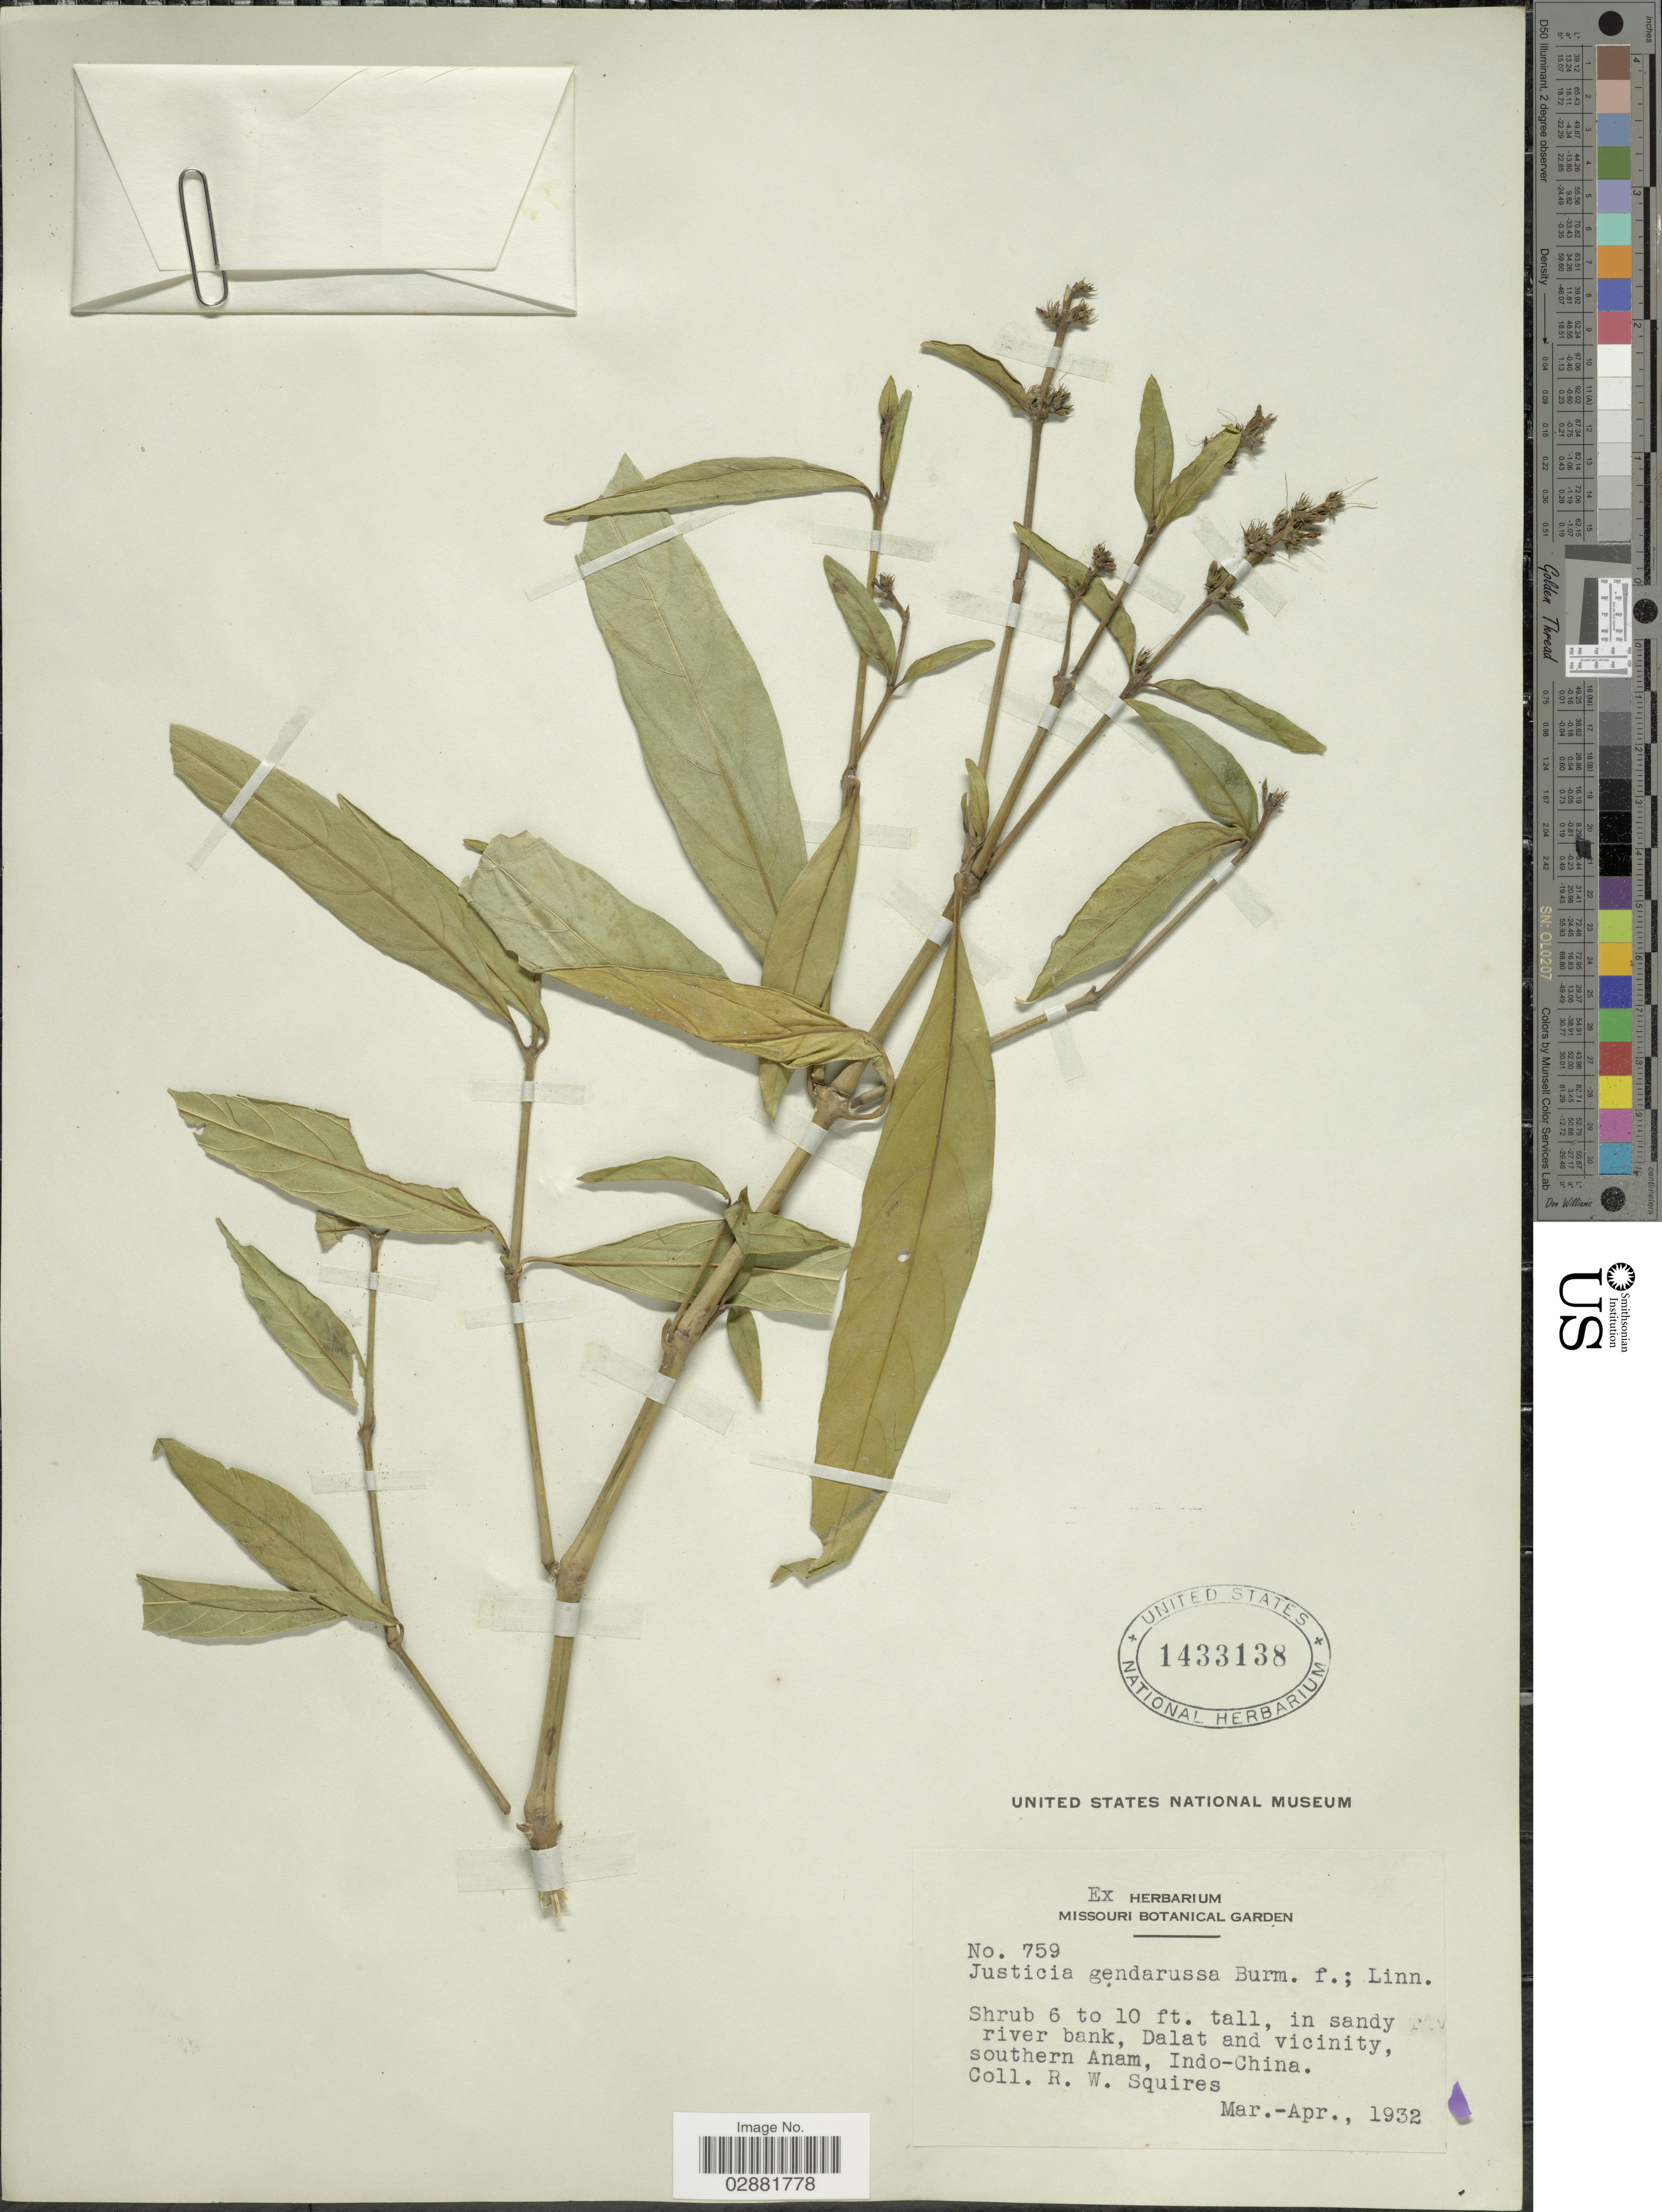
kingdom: Plantae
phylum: Tracheophyta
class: Magnoliopsida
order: Lamiales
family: Acanthaceae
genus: Justicia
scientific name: Justicia gendarussa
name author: Burm. f.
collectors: R. Squires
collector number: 759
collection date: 1932-03/1932-04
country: Vietnam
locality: In sandy river bank, Dalat and vicinity, southern Anam, Indo-China.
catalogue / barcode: US 1433138